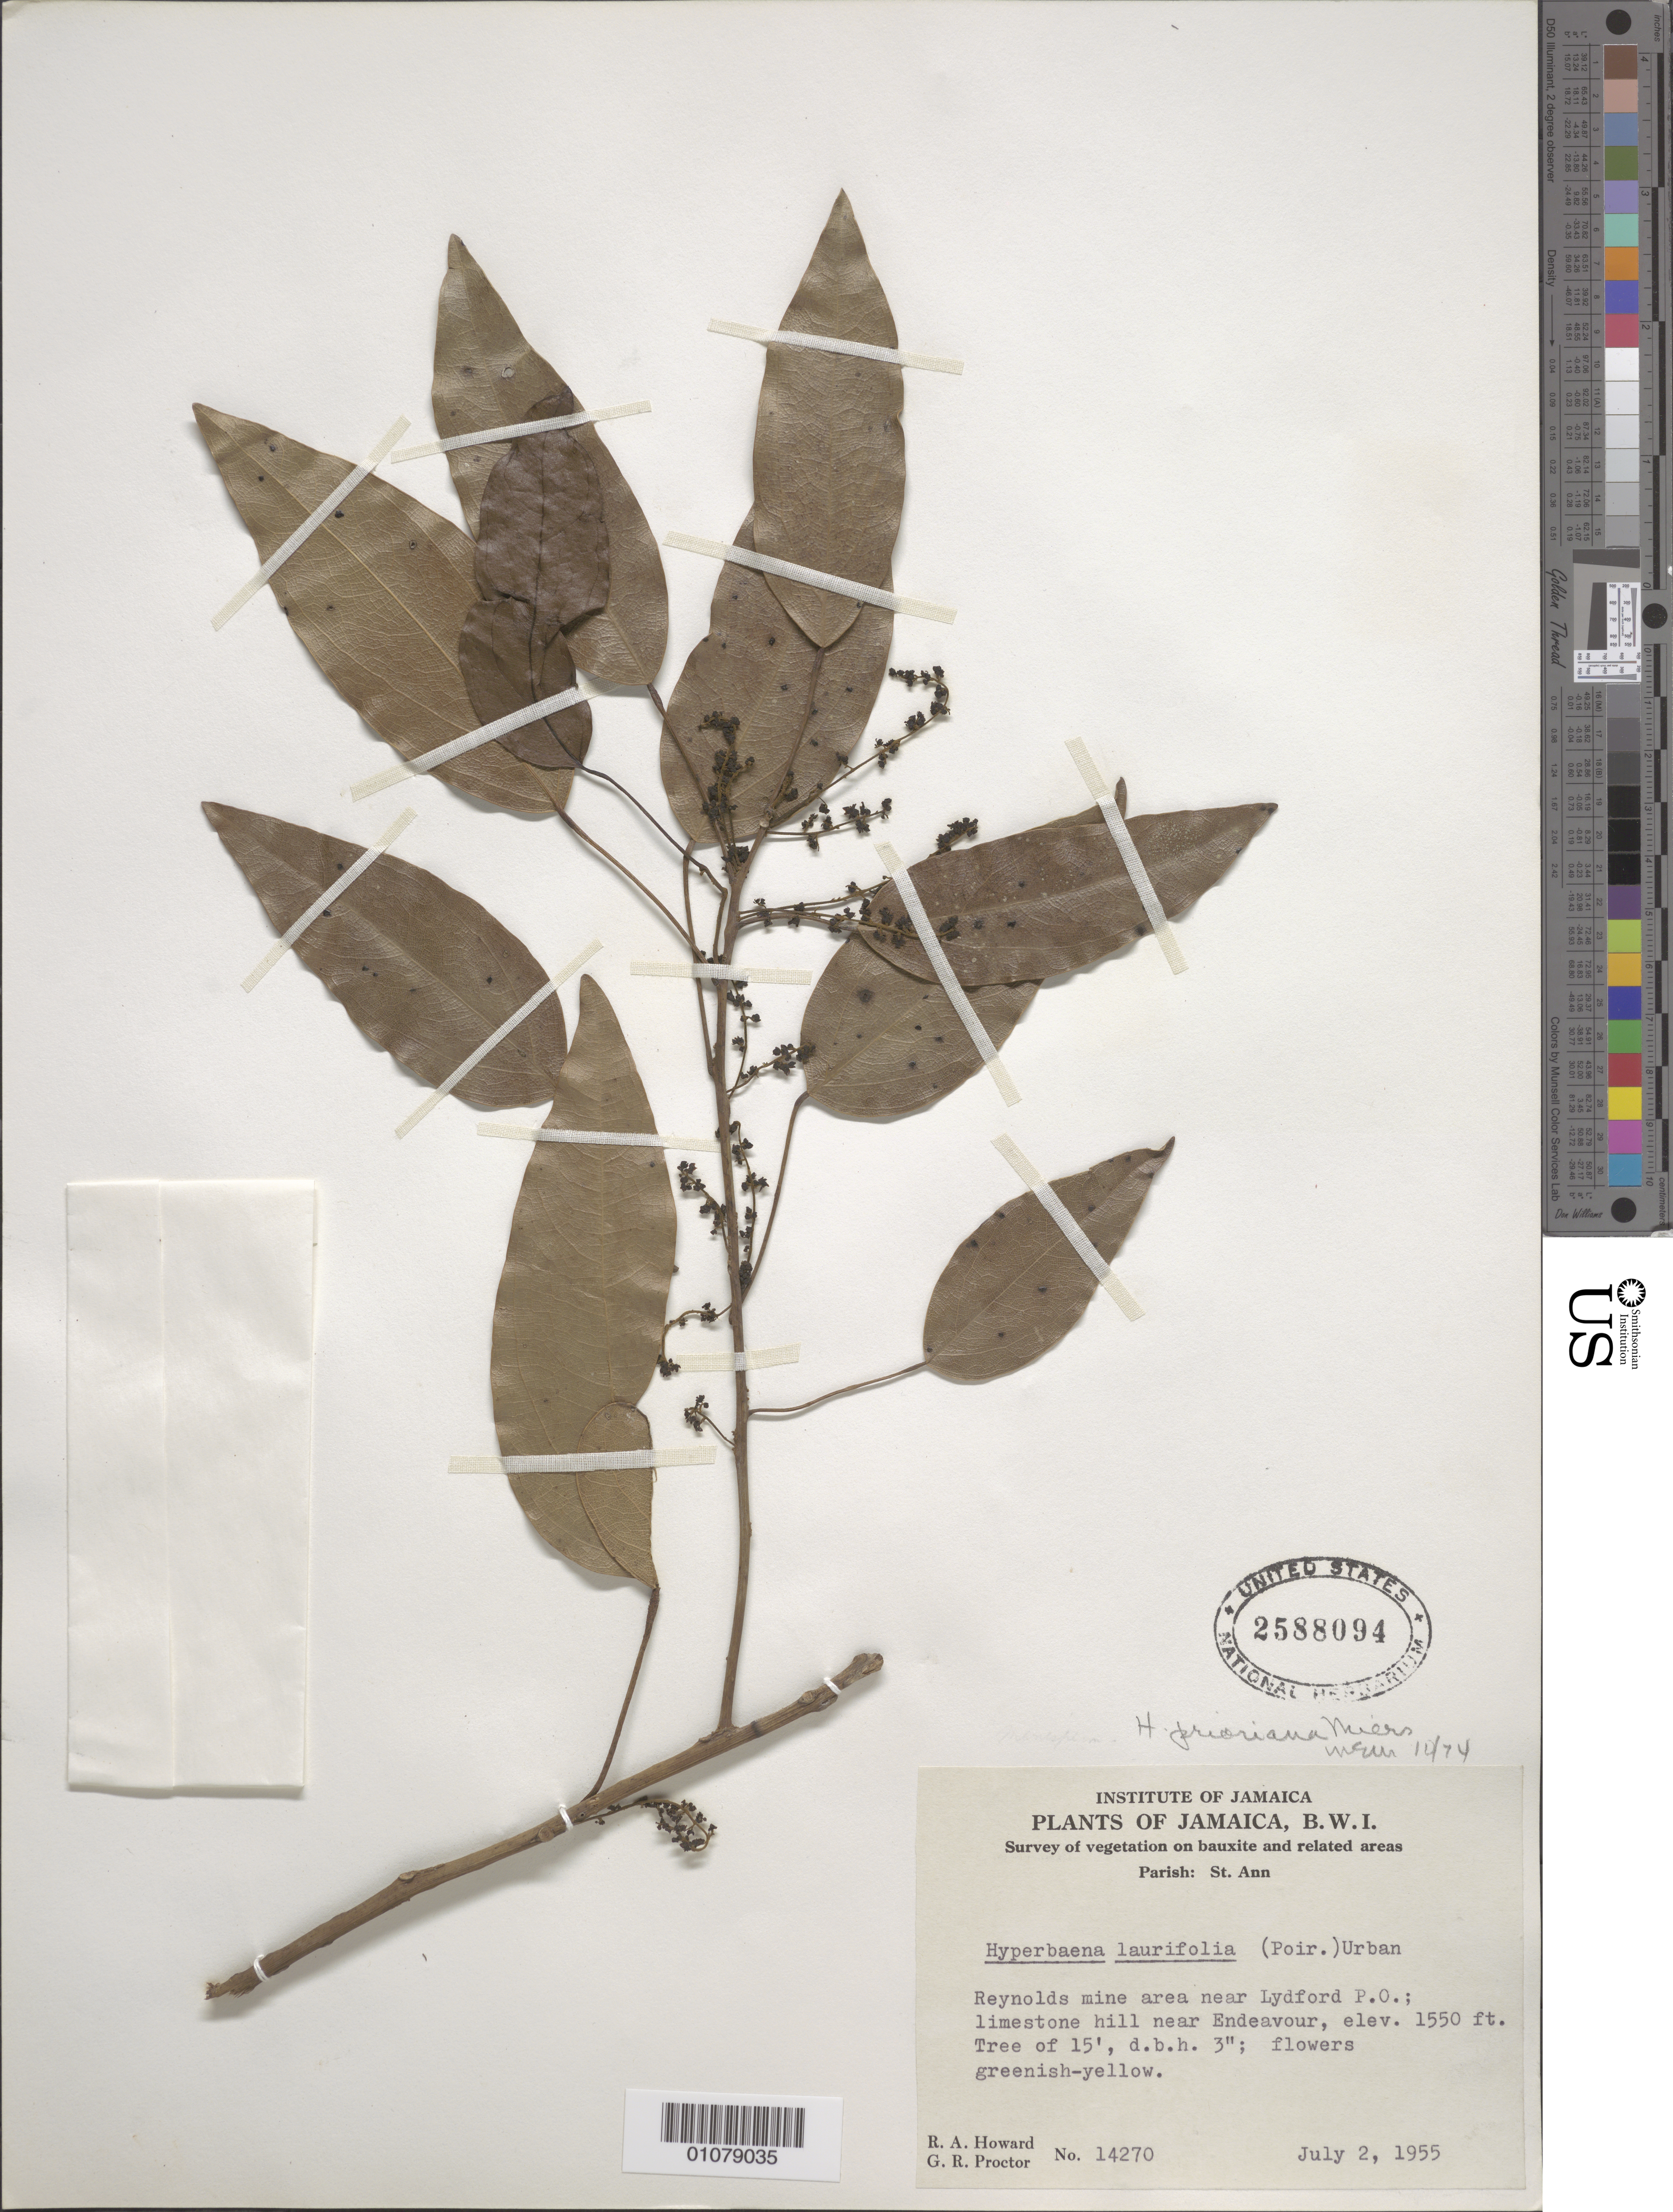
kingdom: Plantae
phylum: Tracheophyta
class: Magnoliopsida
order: Ranunculales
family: Menispermaceae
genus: Hyperbaena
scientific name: Hyperbaena prioriana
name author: Miers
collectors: R. A. Howard & G. R. Proctor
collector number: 14270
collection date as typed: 02 Jul 1955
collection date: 1955-07-02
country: Jamaica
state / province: Saint Ann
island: Jamaica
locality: Reynolds mine area near Lydford P.O.; limestone hill near Endeavour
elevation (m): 472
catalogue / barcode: US 2588094